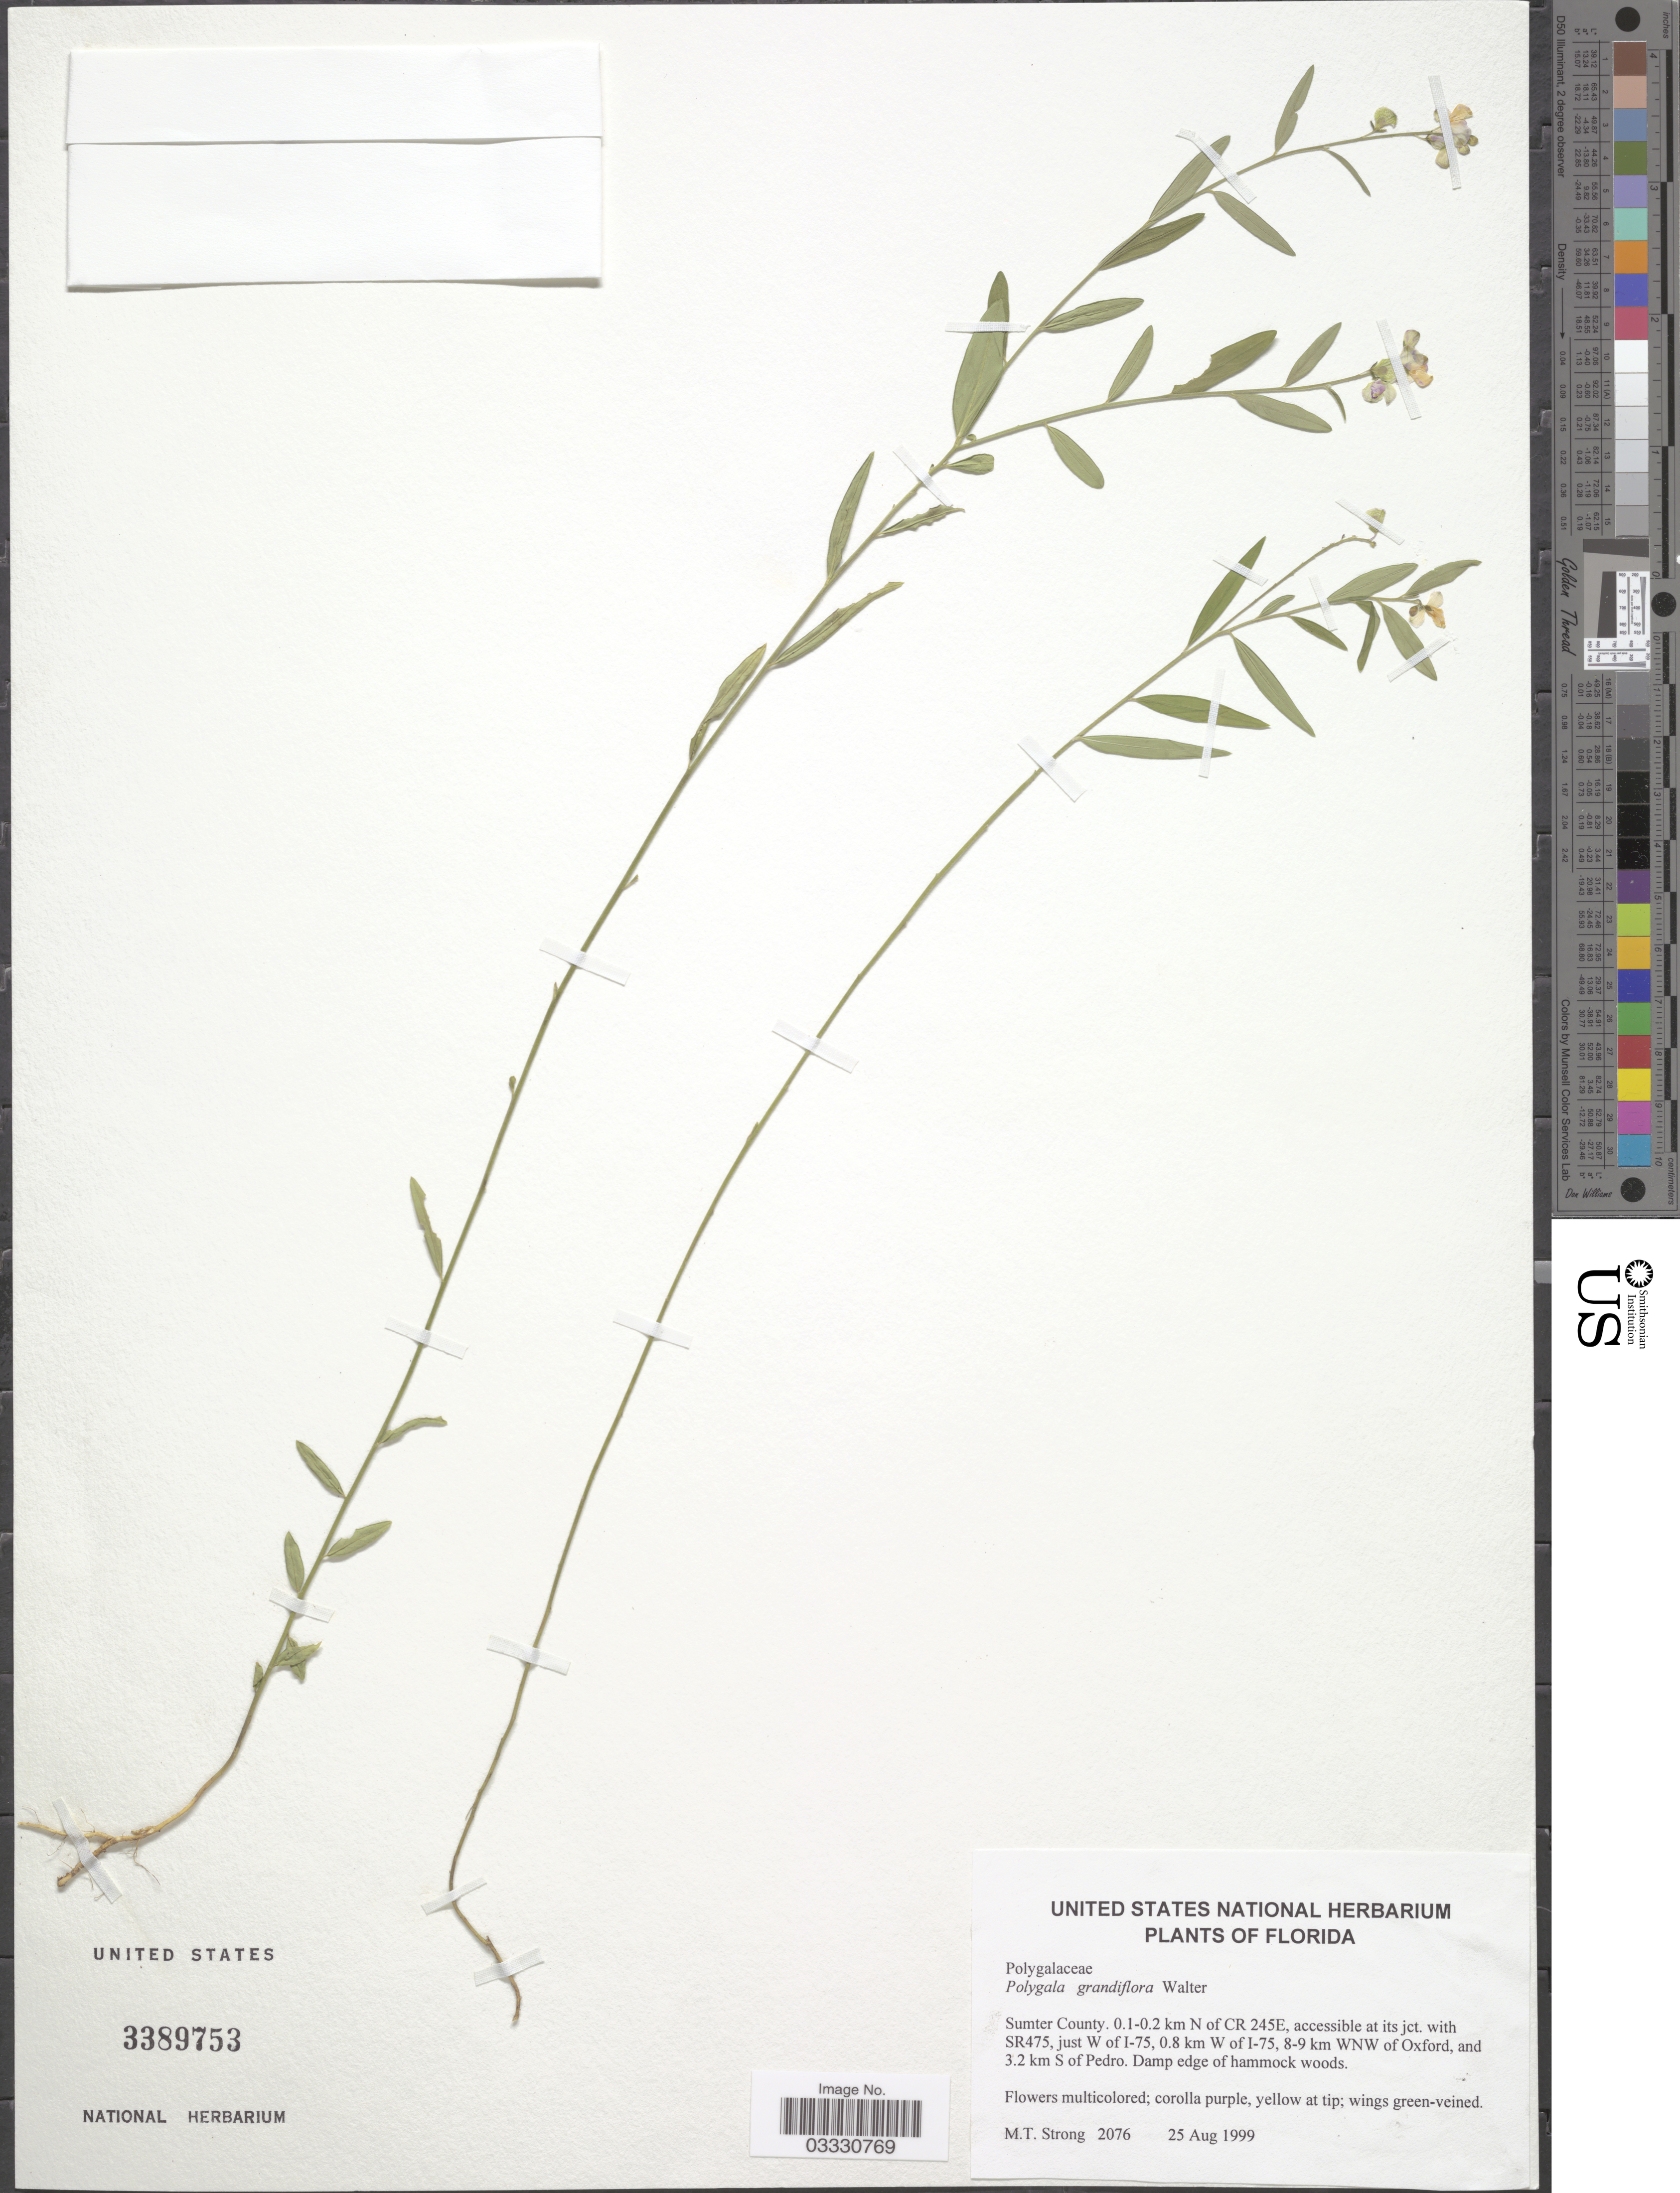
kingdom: Plantae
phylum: Tracheophyta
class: Magnoliopsida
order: Fabales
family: Polygalaceae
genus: Asemeia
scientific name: Asemeia grandiflora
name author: (Walter) Small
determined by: Strong, Mark T., (BOT), Smithsonian Institution - National Museum of Natural History (UNITED STATES)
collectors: M. T. Strong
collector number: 2076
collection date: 1999-08-25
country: United States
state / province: Florida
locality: Sumter County. 0.1-0.2 km N of CR 245E, accessible at its jct. with SR475, just W of I-75, 0.8 km W of I-75, 8-9 km WNW of Oxford, and 3.2 km S of Pedro.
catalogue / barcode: US 3389753